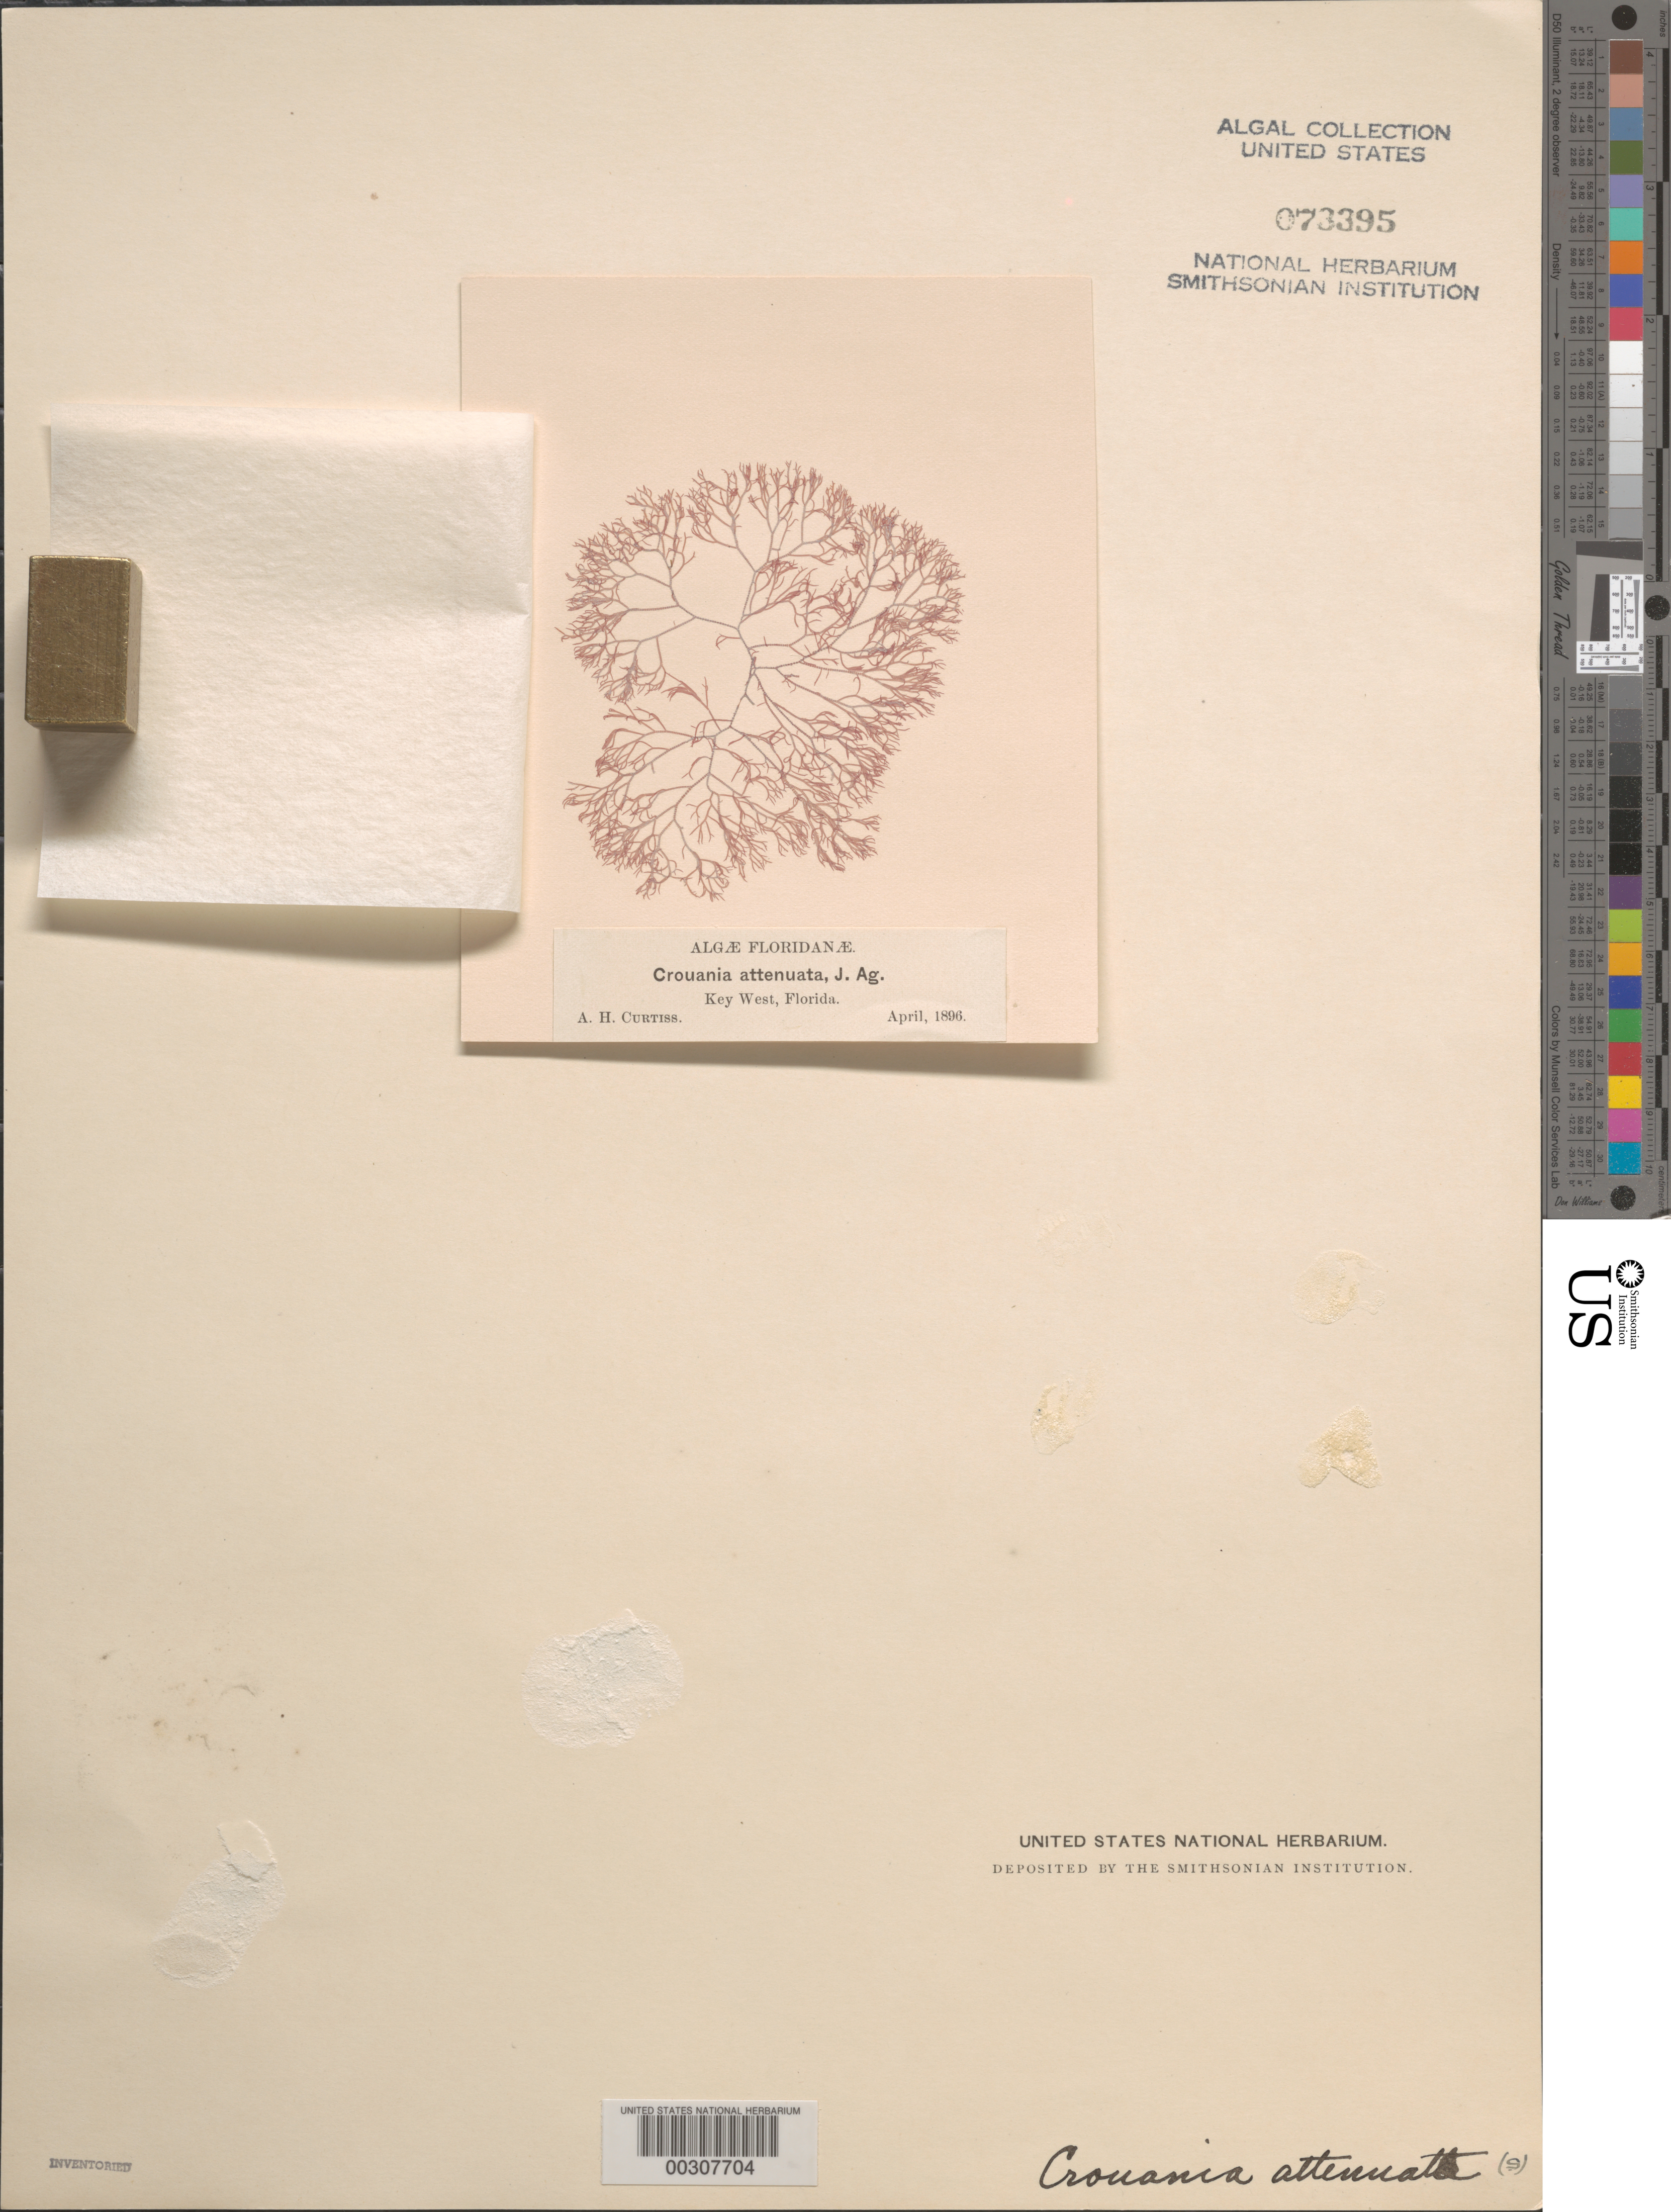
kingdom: Plantae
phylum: Rhodophyta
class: Florideophyceae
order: Ceramiales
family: Callithamniaceae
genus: Crouania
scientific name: Crouania attenuata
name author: (C. Agardh) J. Agardh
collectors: A. H. Curtiss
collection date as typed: Apr 1896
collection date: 1896-04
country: United States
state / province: Florida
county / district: Monroe County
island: Key West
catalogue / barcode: US 73395